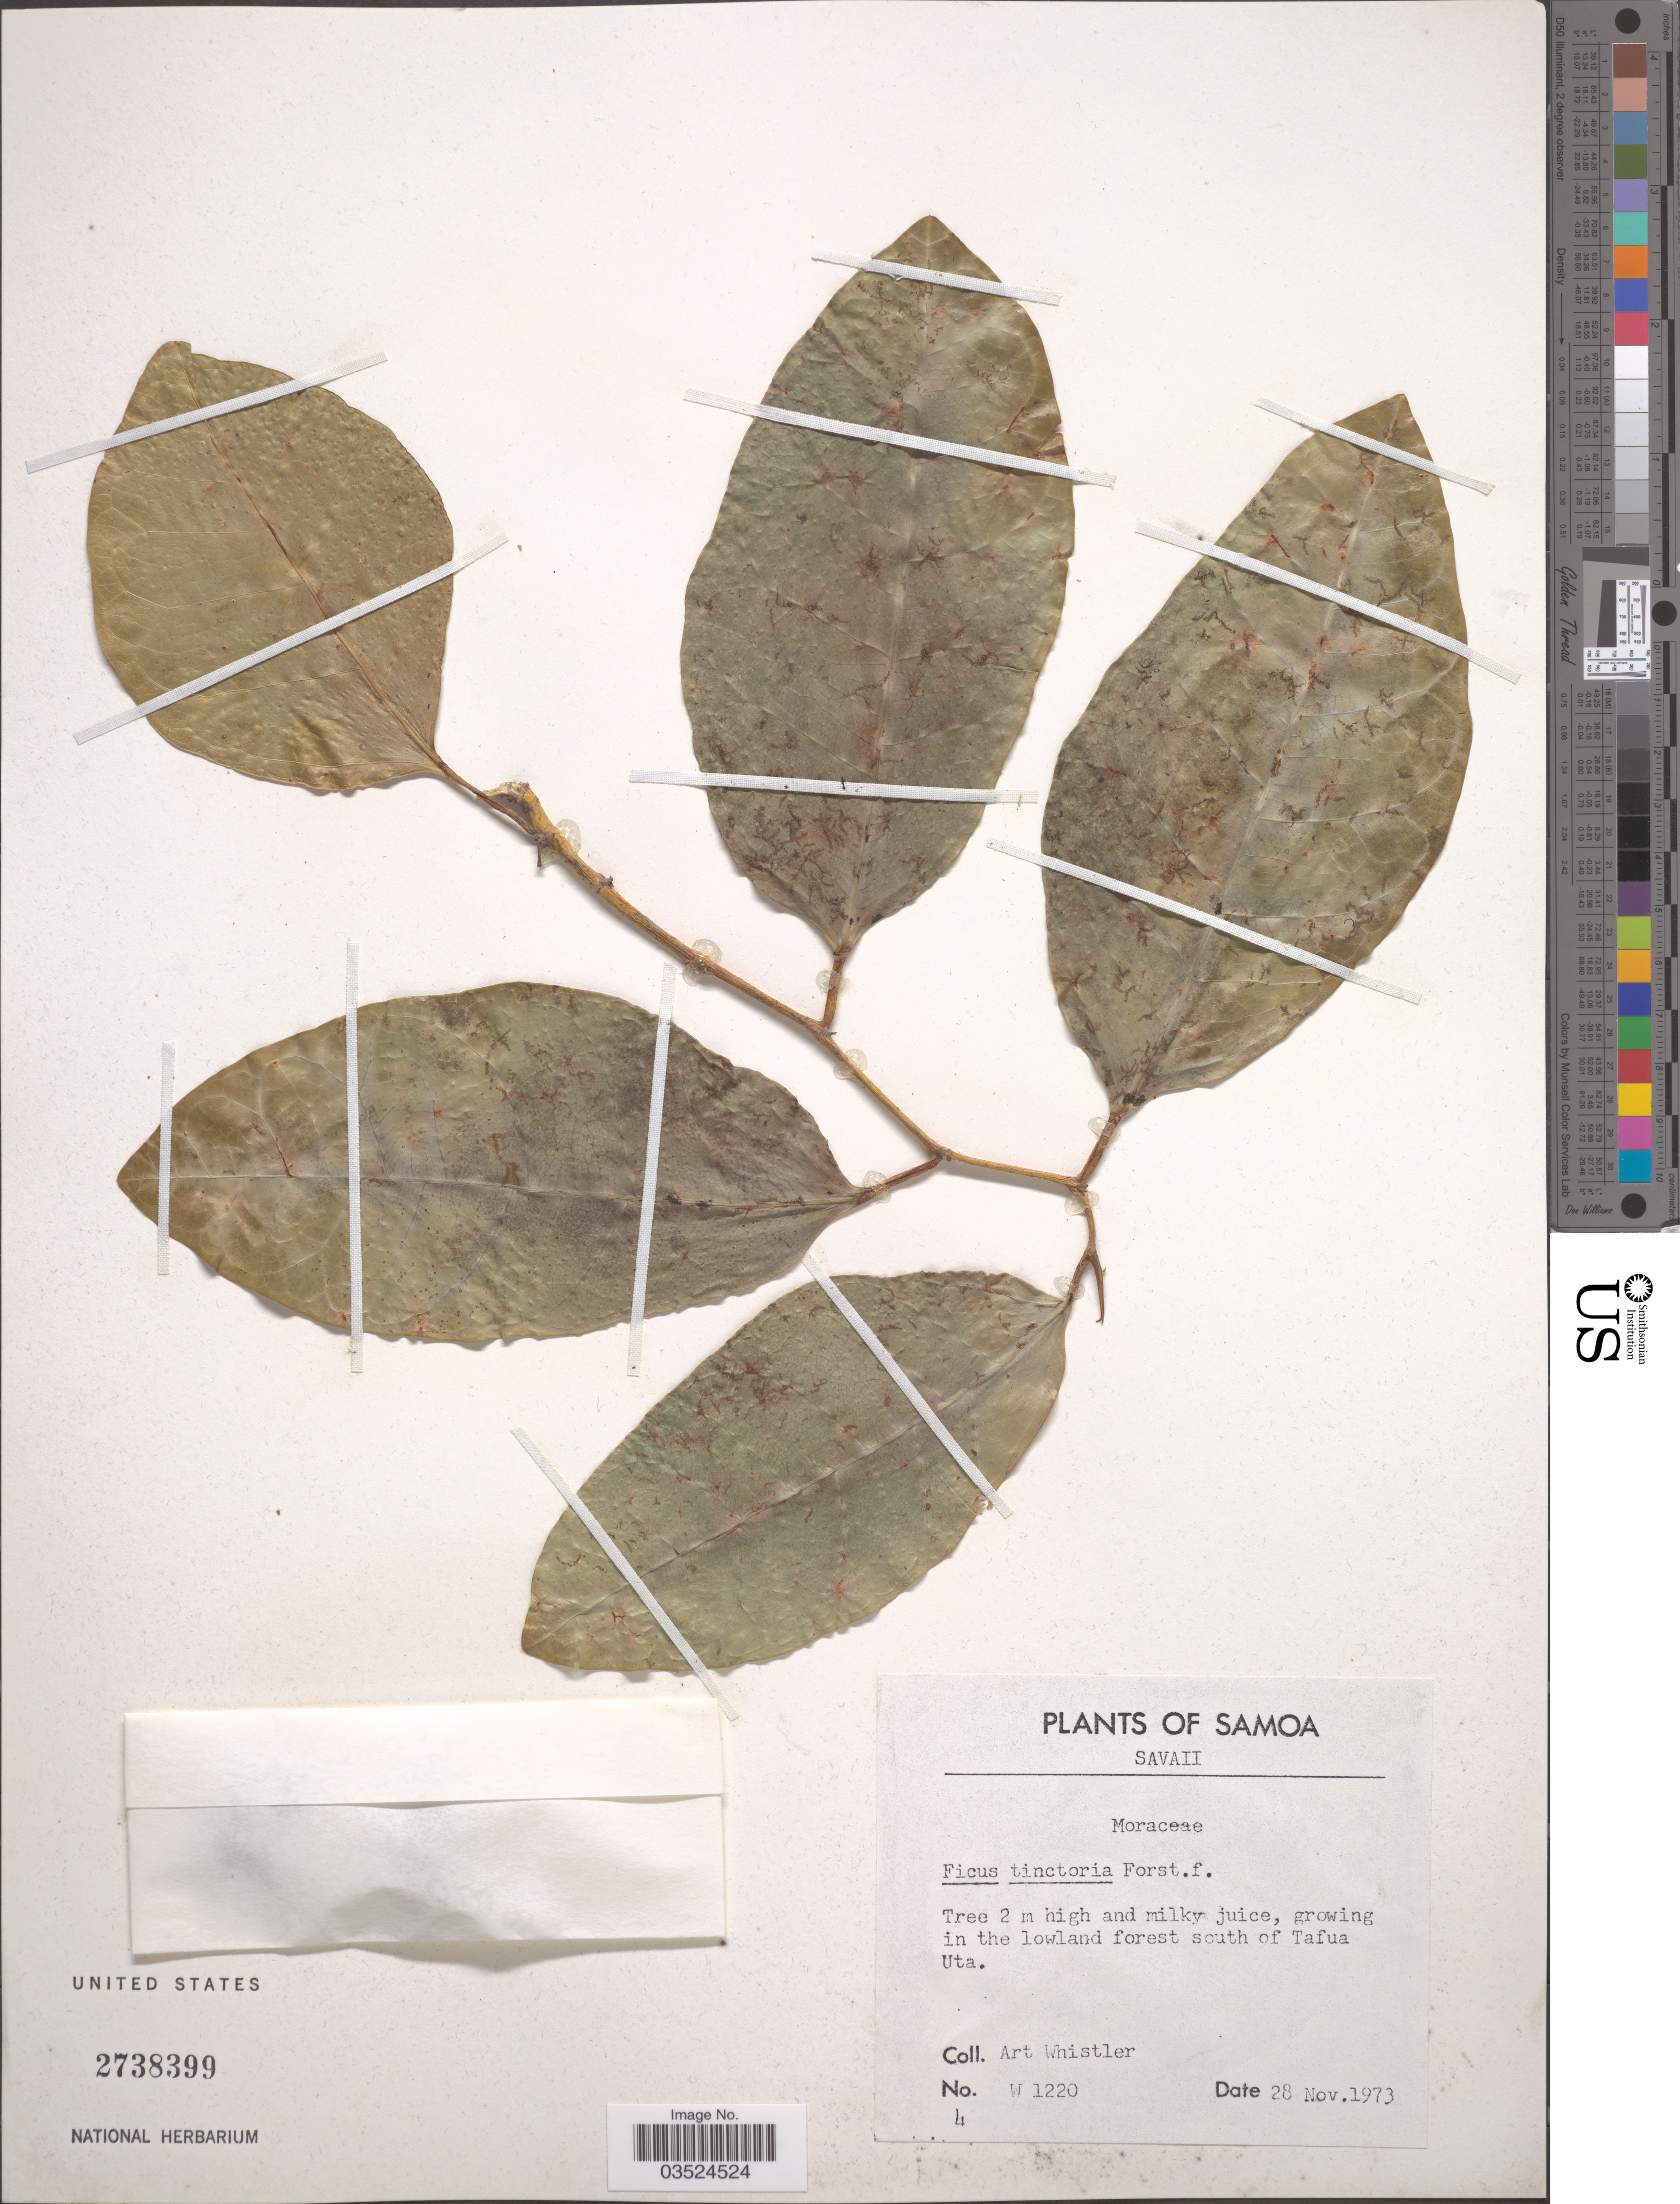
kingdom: Plantae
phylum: Tracheophyta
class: Magnoliopsida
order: Rosales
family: Moraceae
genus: Ficus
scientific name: Ficus tinctoria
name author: G. Forst.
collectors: A. Whistler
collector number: W1220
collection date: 1973-11-28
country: Samoa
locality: Samoa. Savaii. In the lowland forest south of Tafua Uta.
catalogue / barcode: US 2738399